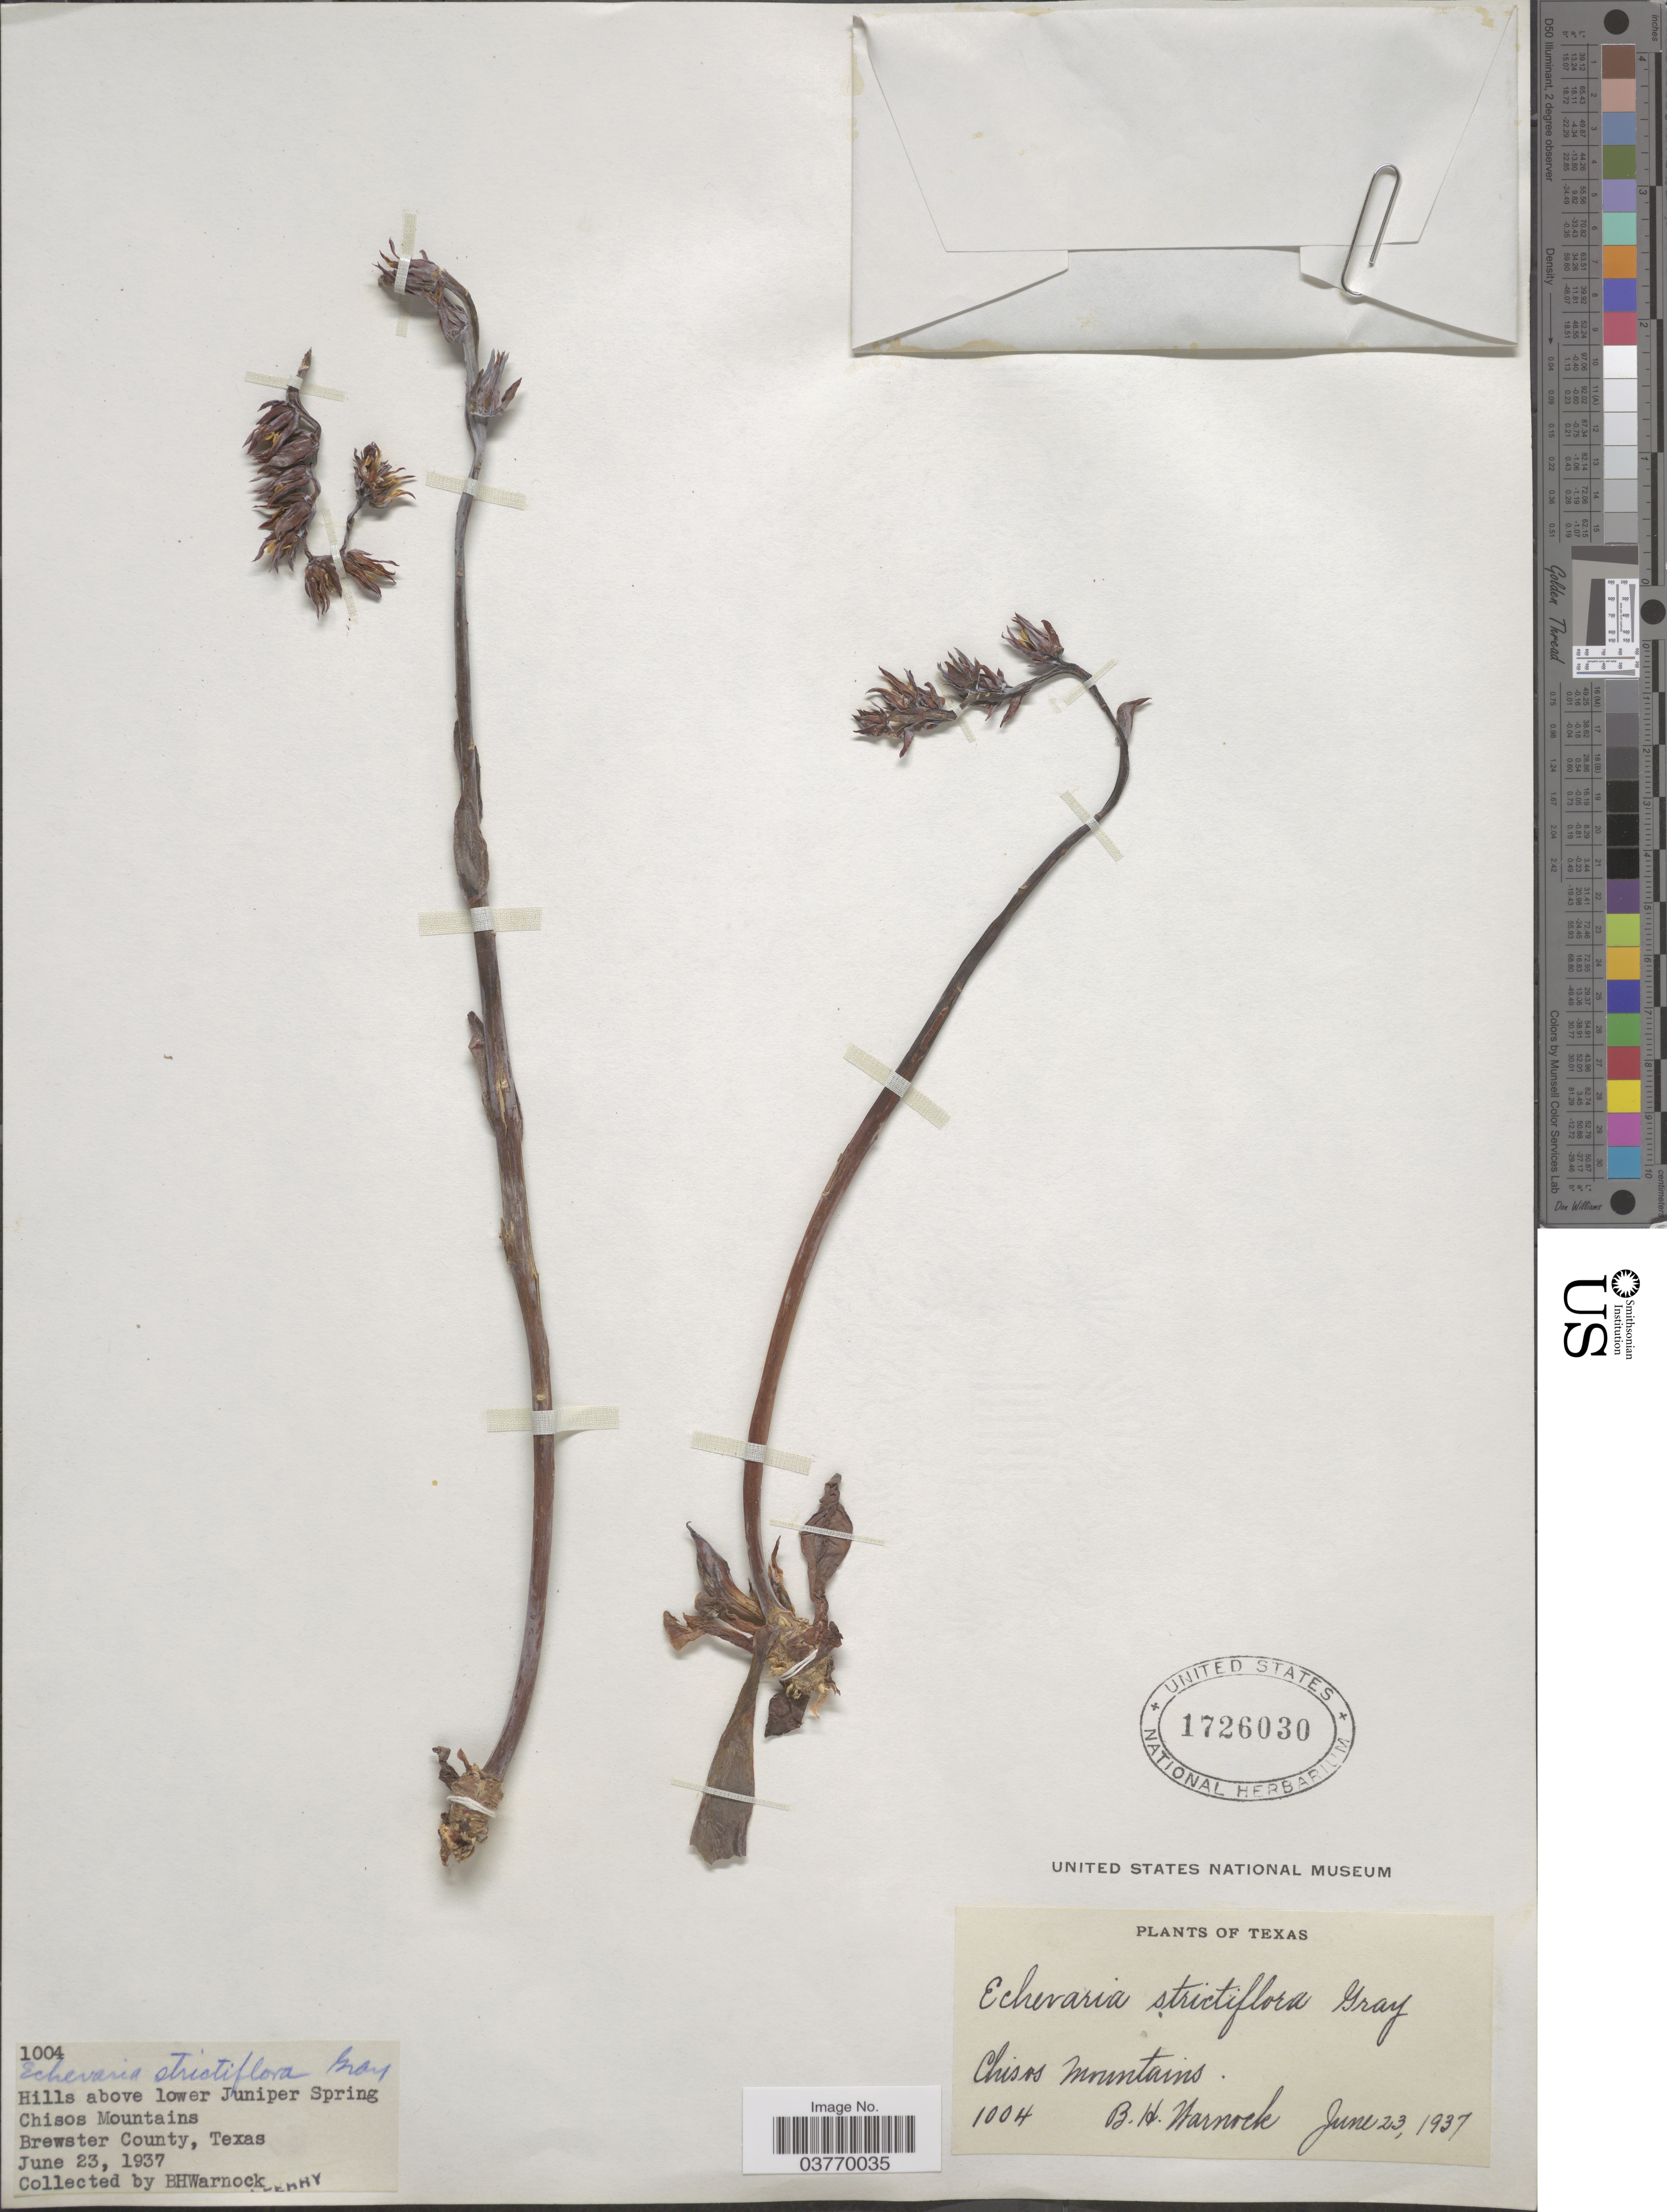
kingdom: Plantae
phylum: Tracheophyta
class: Magnoliopsida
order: Saxifragales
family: Crassulaceae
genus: Echeveria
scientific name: Echeveria strictiflora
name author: A. Gray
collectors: B. H. Warnock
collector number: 1004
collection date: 1937-06-23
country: United States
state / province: Texas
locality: Hills above lower Juniper Spring. Chisos Mountains. Brewster County.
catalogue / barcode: US 1726030